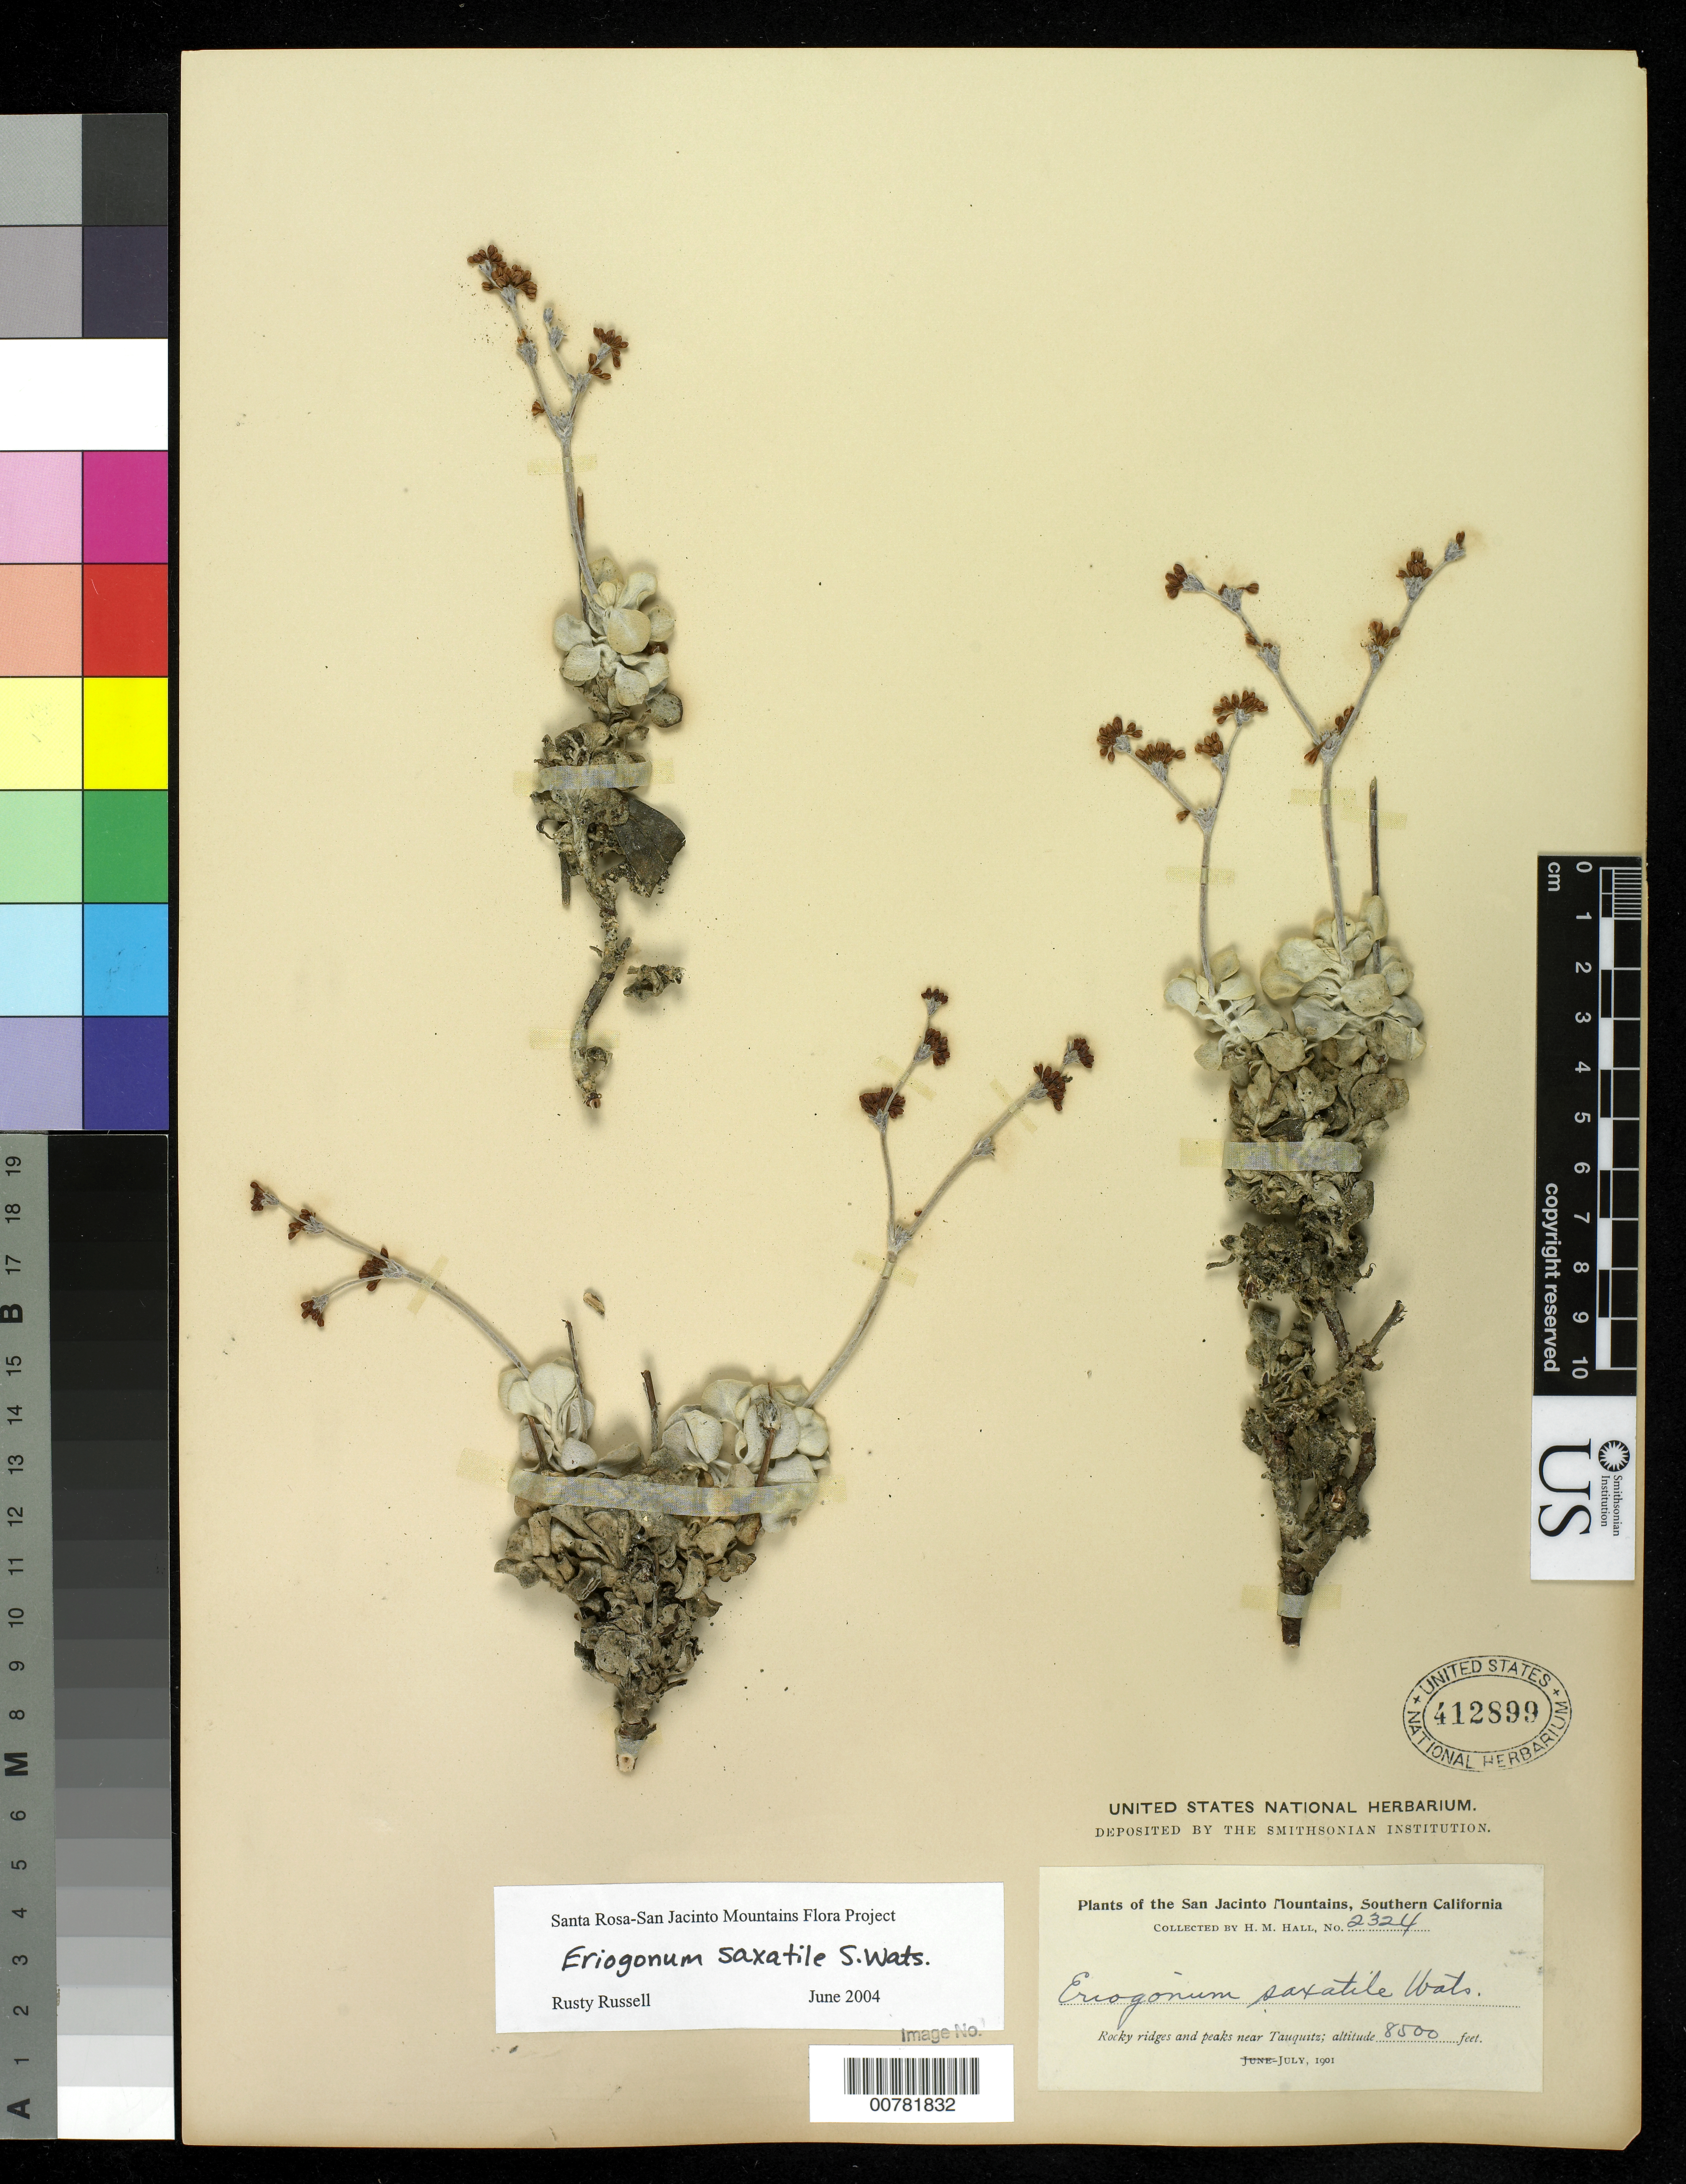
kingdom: Plantae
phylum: Tracheophyta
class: Magnoliopsida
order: Caryophyllales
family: Polygonaceae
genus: Eriogonum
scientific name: Eriogonum saxatile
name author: S. Watson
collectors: H. M. Hall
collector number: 2324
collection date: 1901-07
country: United States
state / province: California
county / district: Riverside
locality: San Jacinto Mountains, Southern California. Rocky ridges and peaks near Tauquitz.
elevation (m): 2591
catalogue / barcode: US 412899